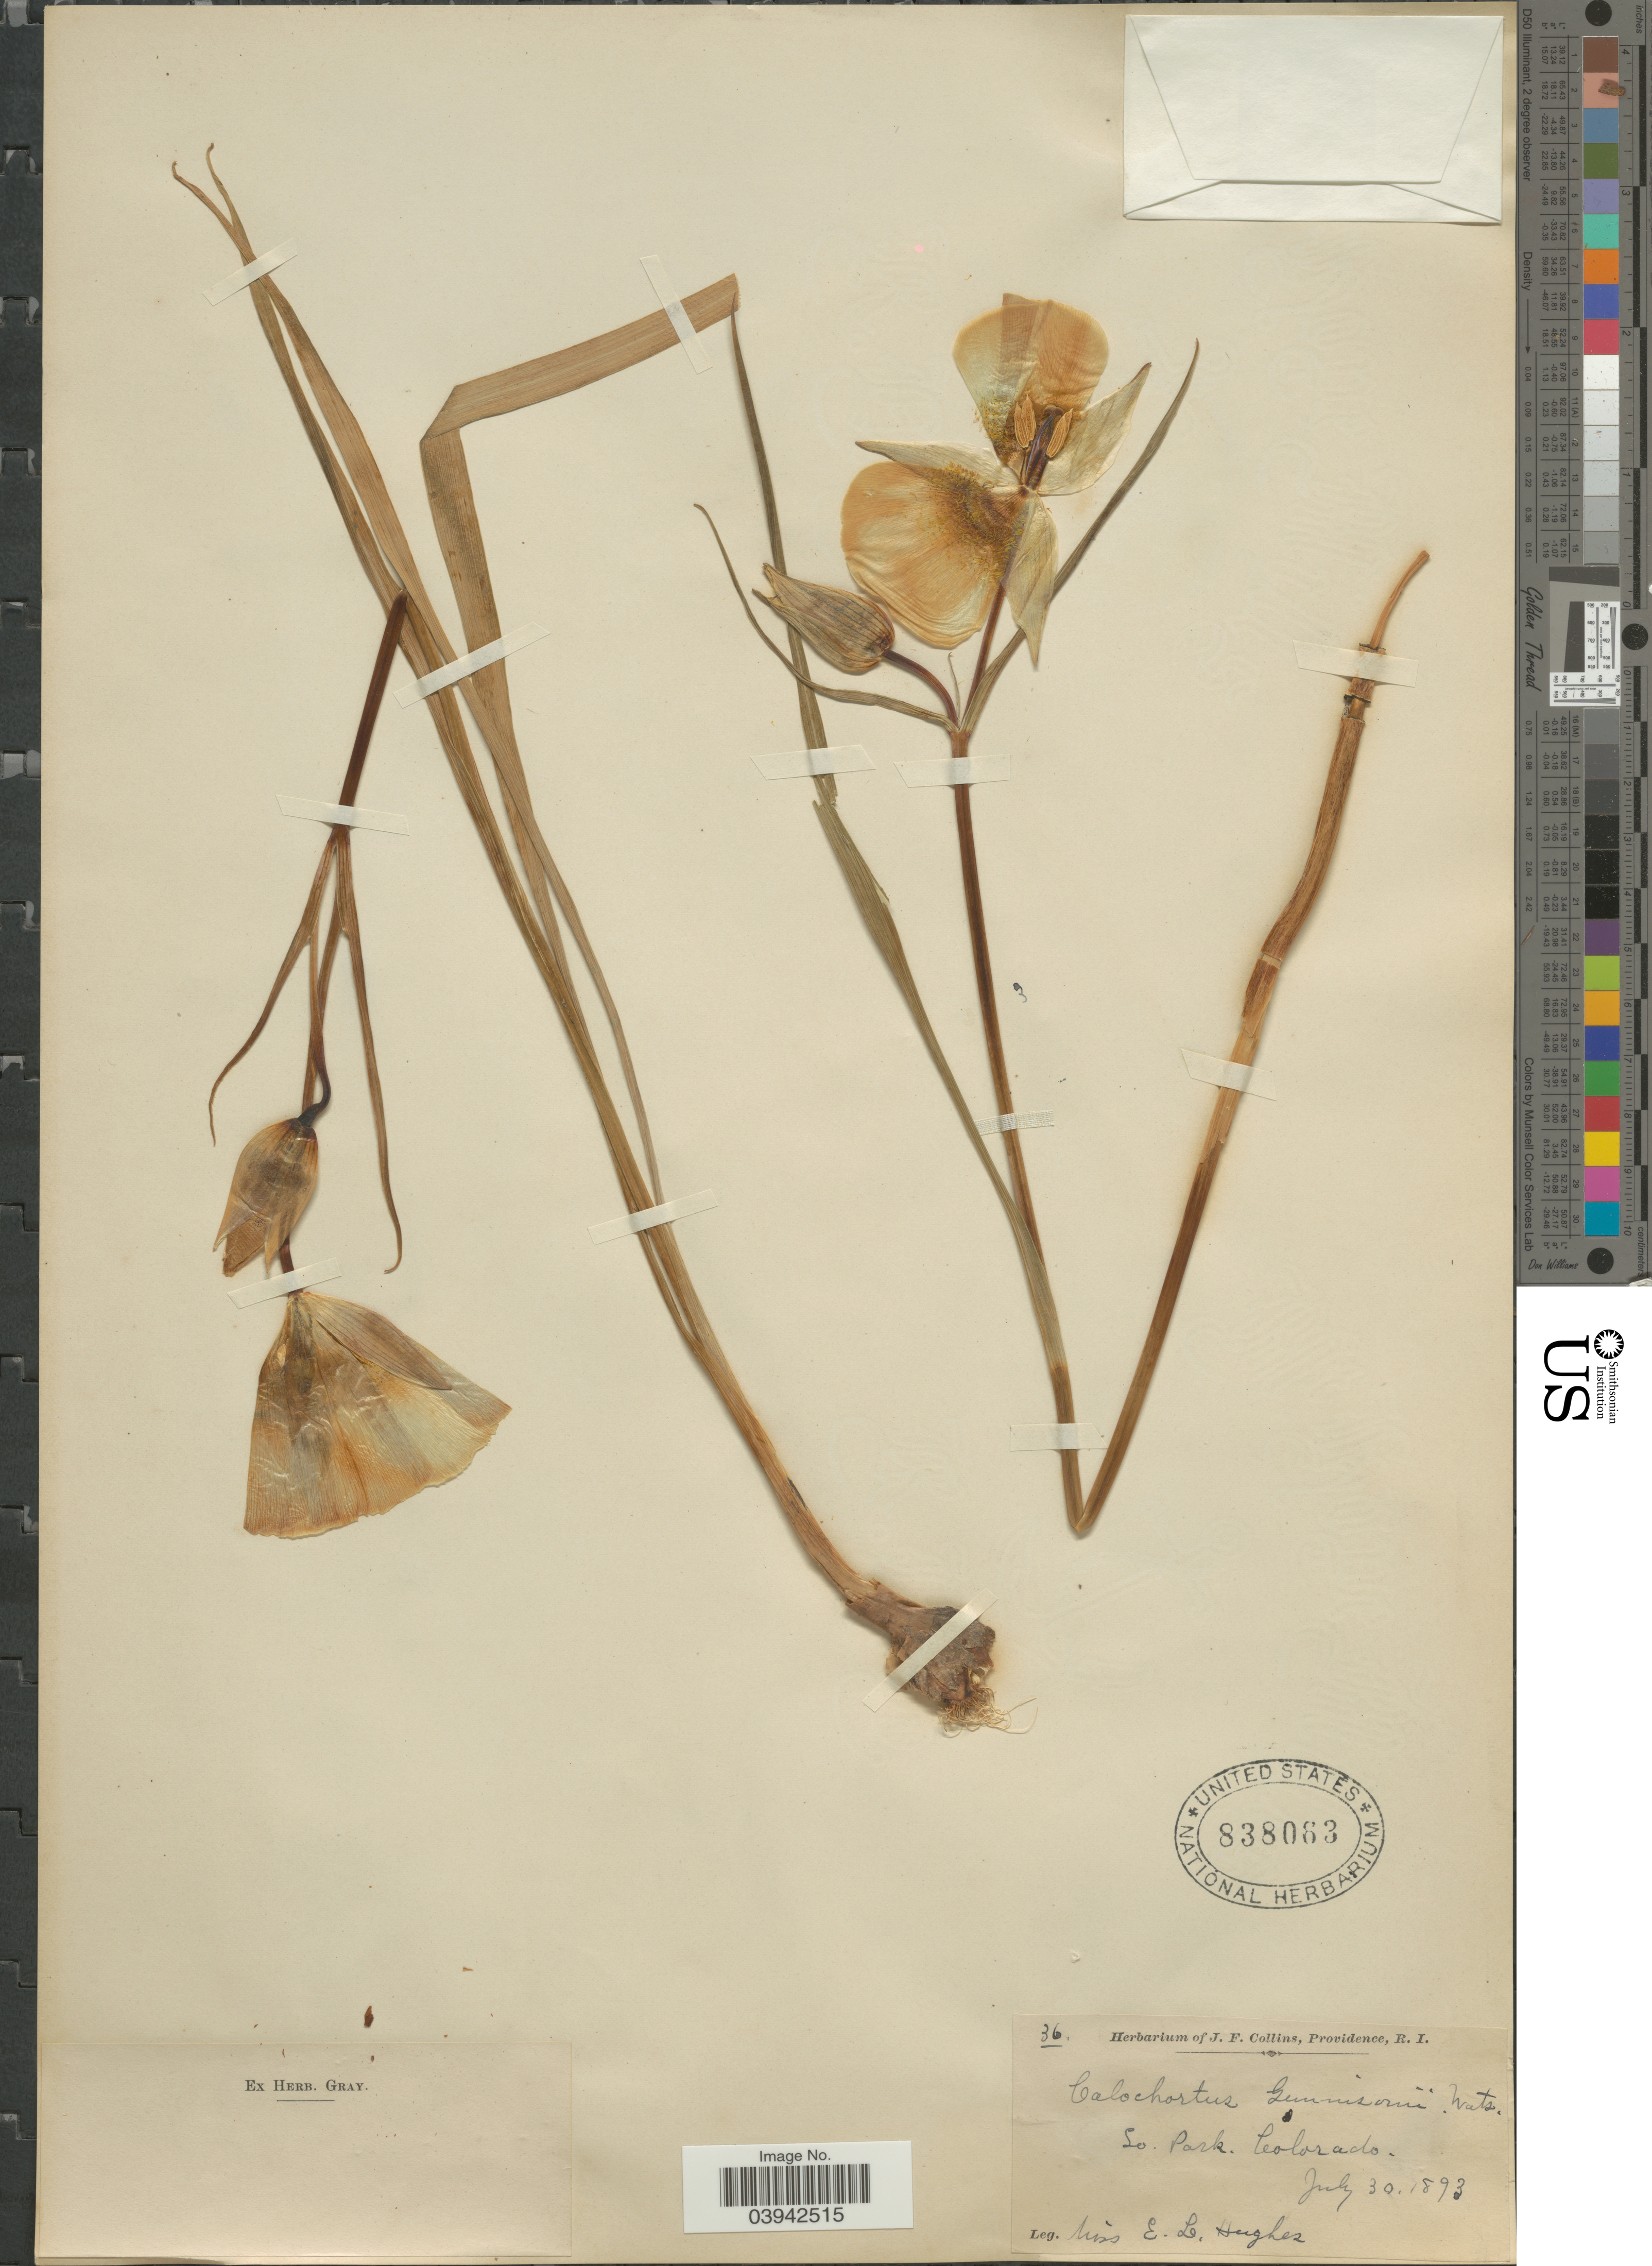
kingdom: Plantae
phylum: Tracheophyta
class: Liliopsida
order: Liliales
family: Liliaceae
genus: Calochortus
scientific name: Calochortus gunnisonii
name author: S. Watson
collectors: E. Hughes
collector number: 36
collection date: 1893-07-30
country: United States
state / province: Colorado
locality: So. Park.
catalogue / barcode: US 838063